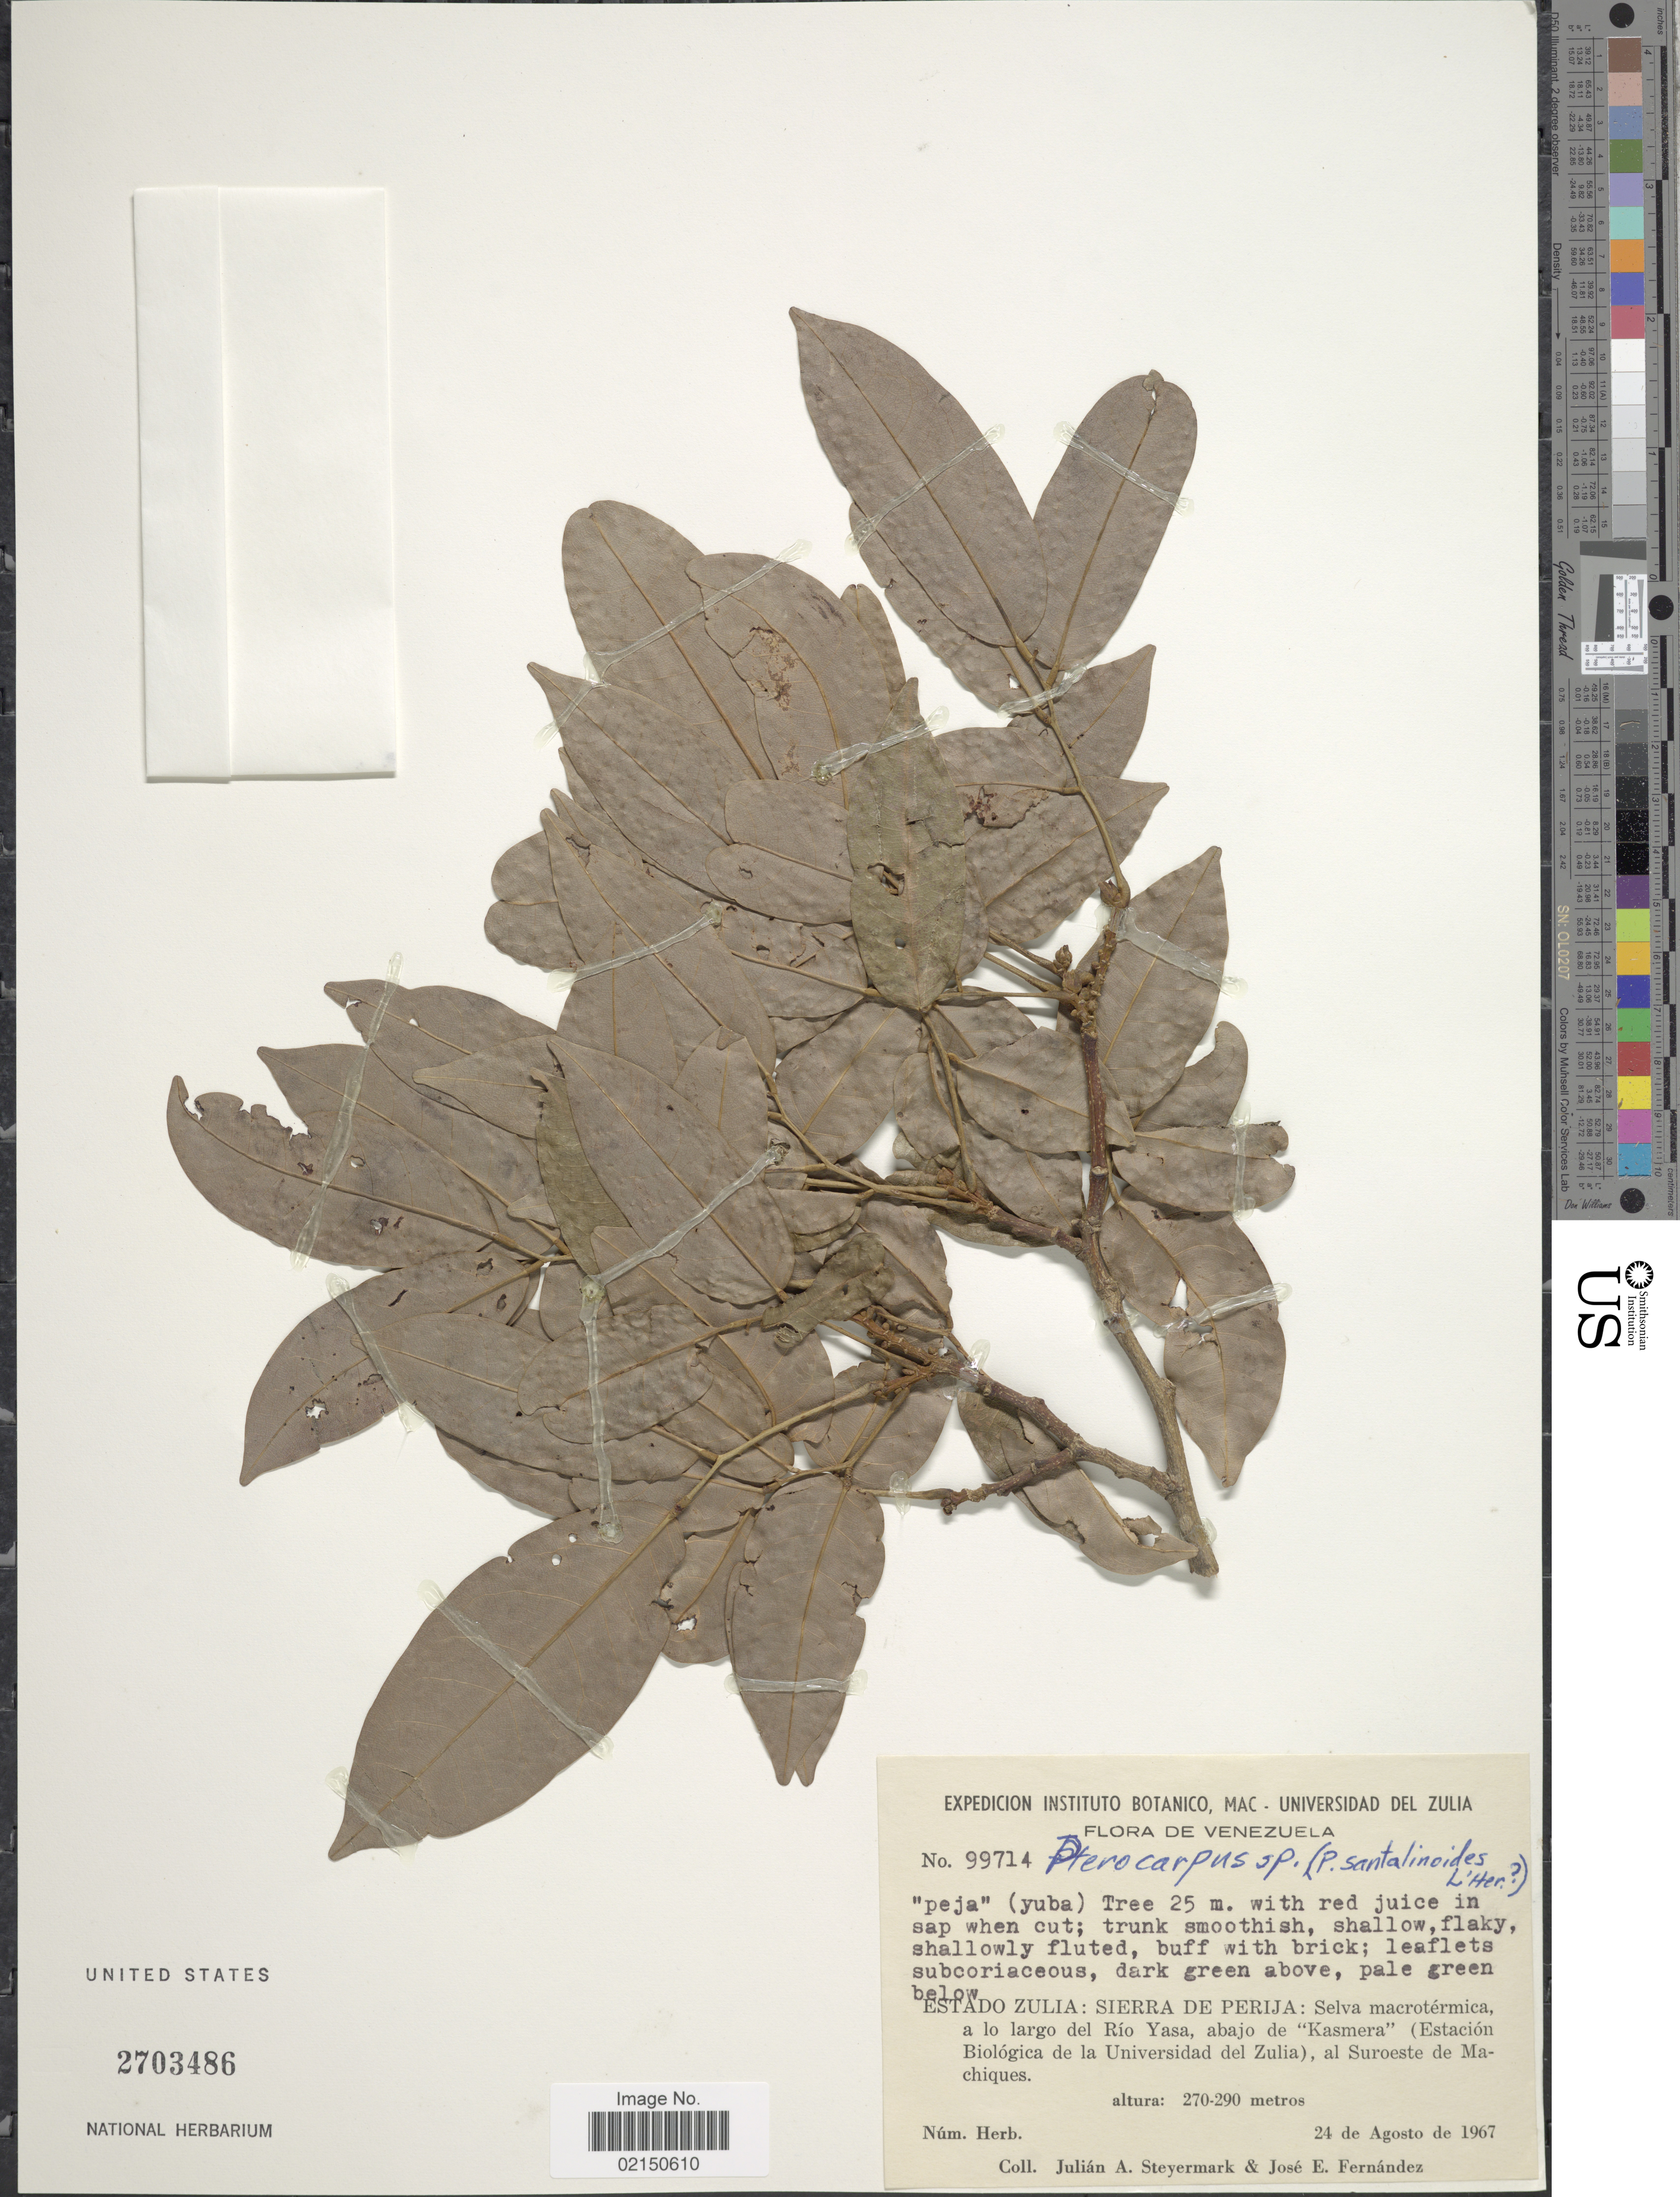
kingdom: Plantae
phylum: Tracheophyta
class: Magnoliopsida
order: Fabales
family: Fabaceae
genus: Pterocarpus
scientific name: Pterocarpus santalinoides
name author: L'Hér. ex DC.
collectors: J. Steyermark & J. Fernández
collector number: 99714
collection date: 1967-08-24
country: Venezuela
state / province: Zulia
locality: Siera de Perija: Selva macrotermica, a lo largo del Rio Yasa, abajo de ""Kasmera"" (Estacion Biologica de la Universidad del Zuila), al Suroeste de Machiques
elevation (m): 270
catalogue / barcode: US 2703486